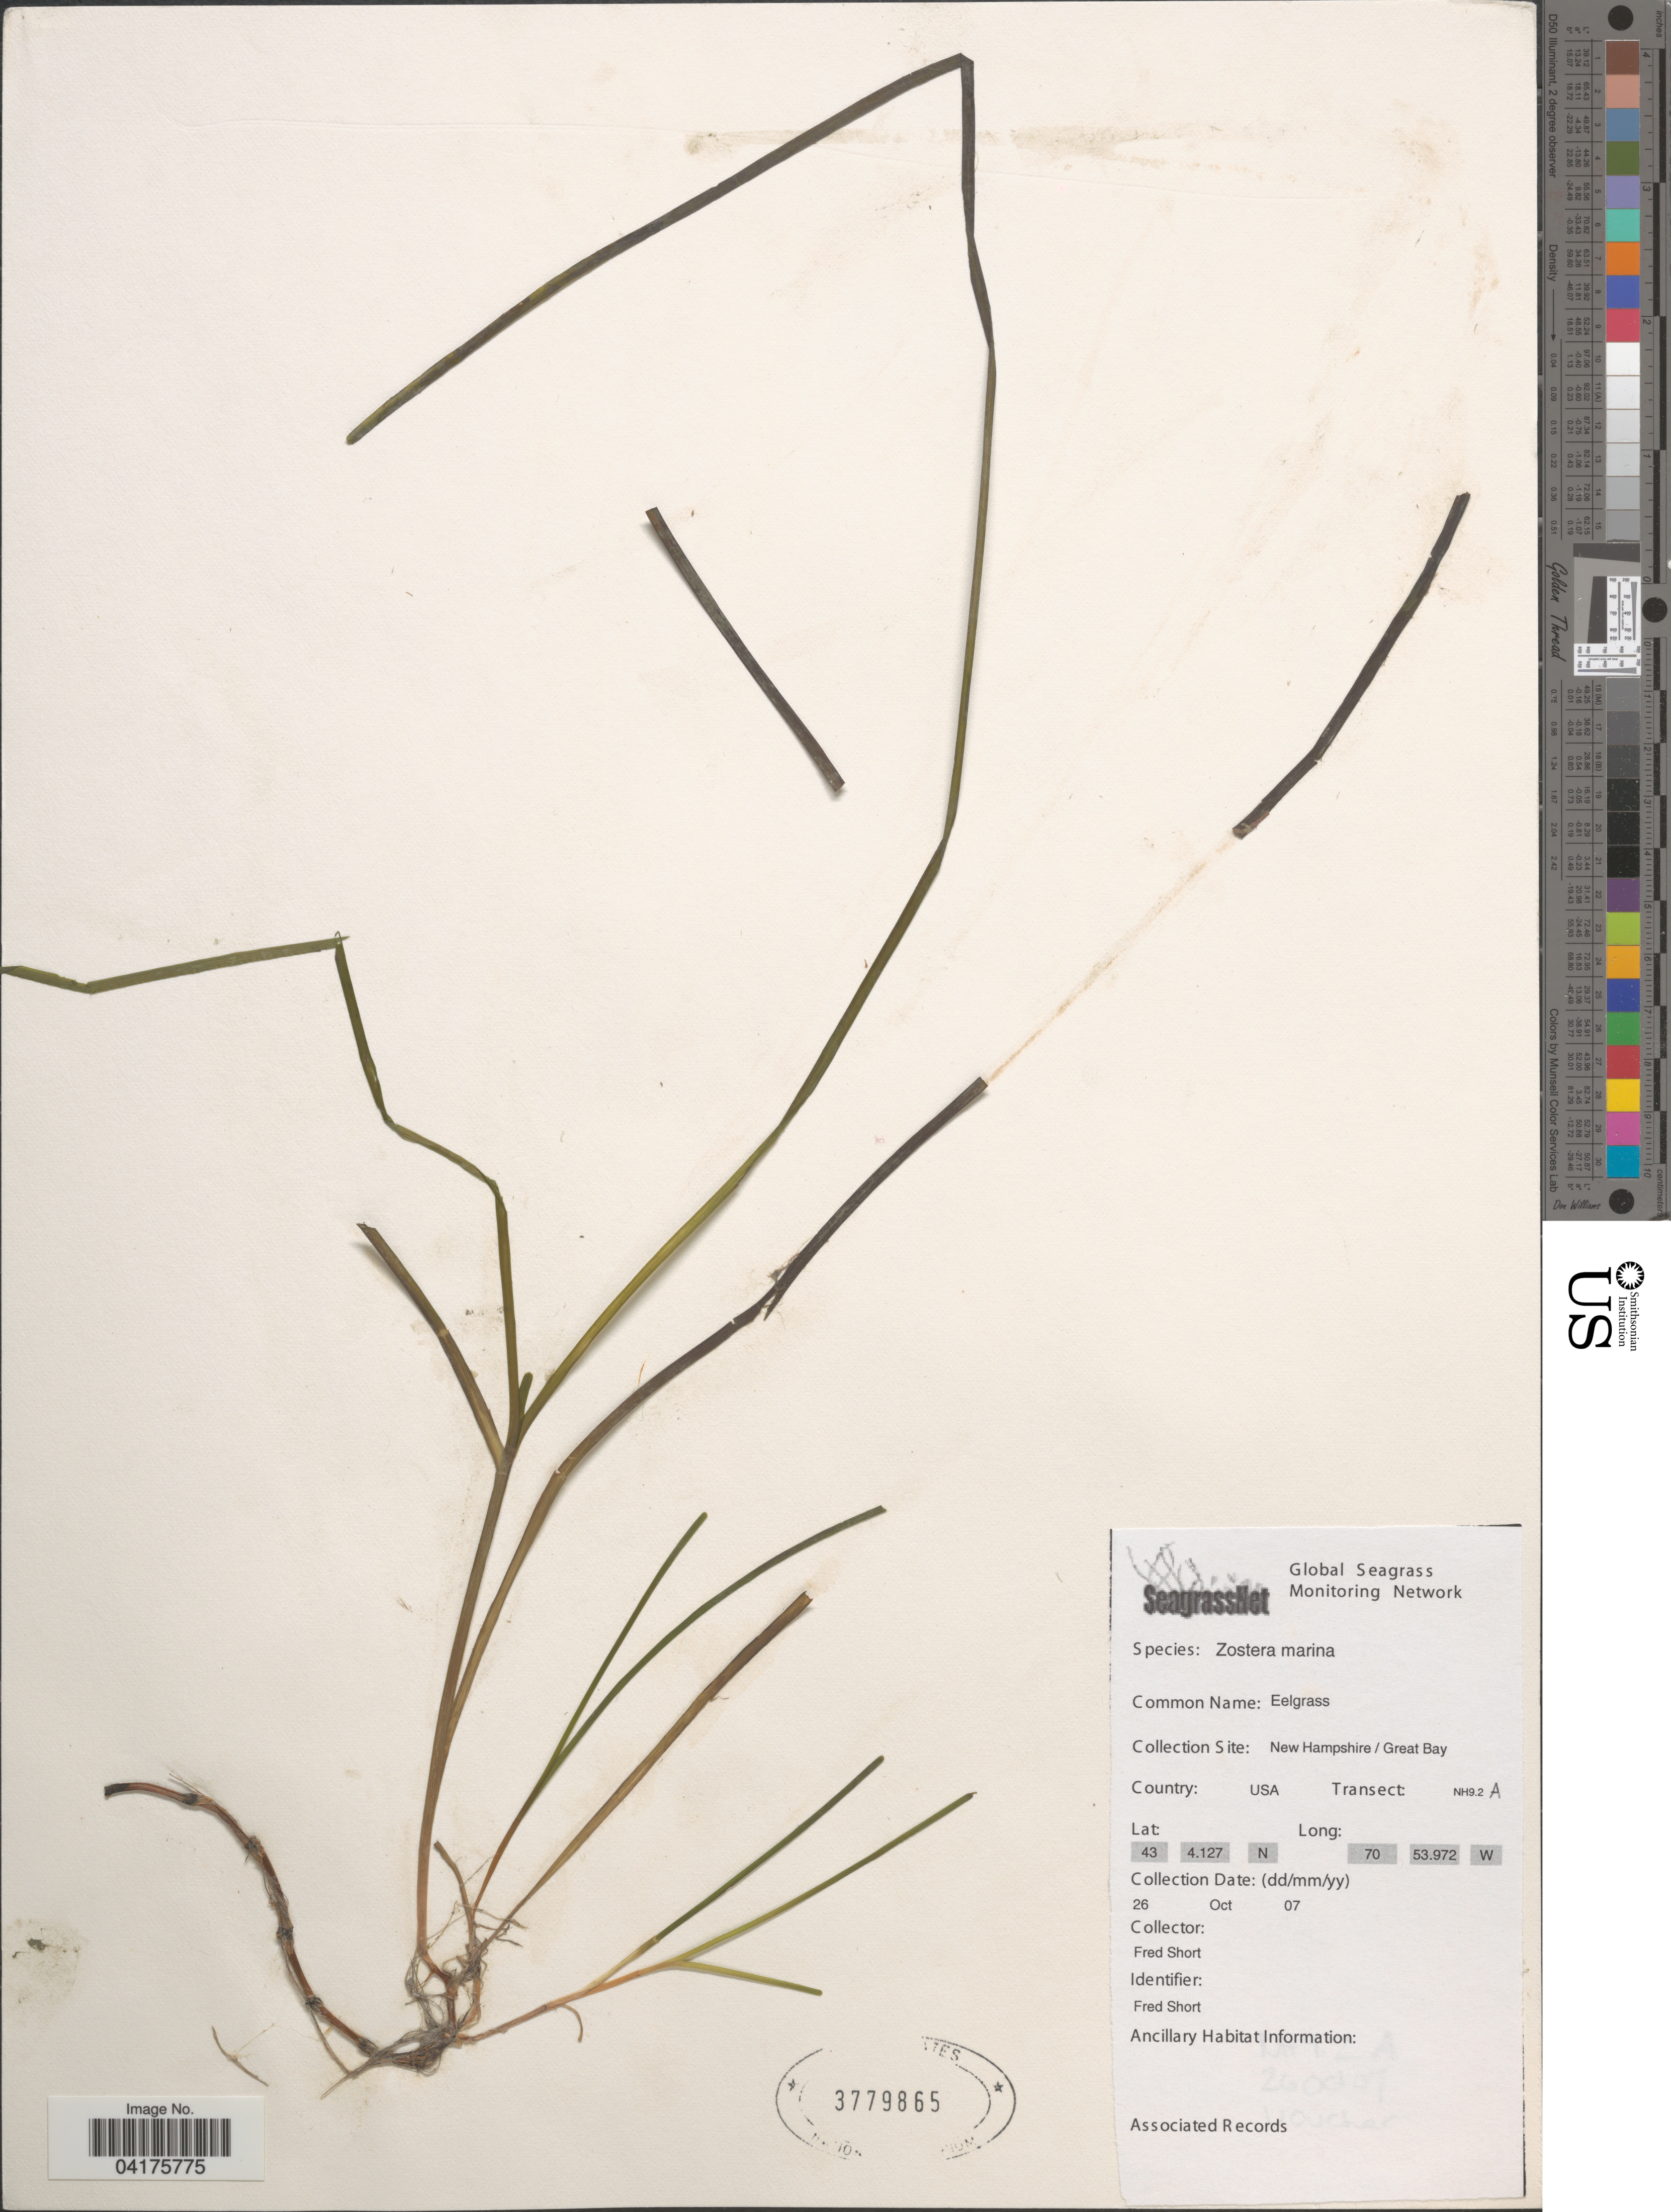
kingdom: Plantae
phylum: Tracheophyta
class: Liliopsida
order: Alismatales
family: Zosteraceae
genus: Zostera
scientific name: Zostera marina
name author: L.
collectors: F. Short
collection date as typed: Transcribed d/m/y: 26/10/7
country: United States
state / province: New Hampshire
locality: Great Bay.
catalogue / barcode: US 3779865